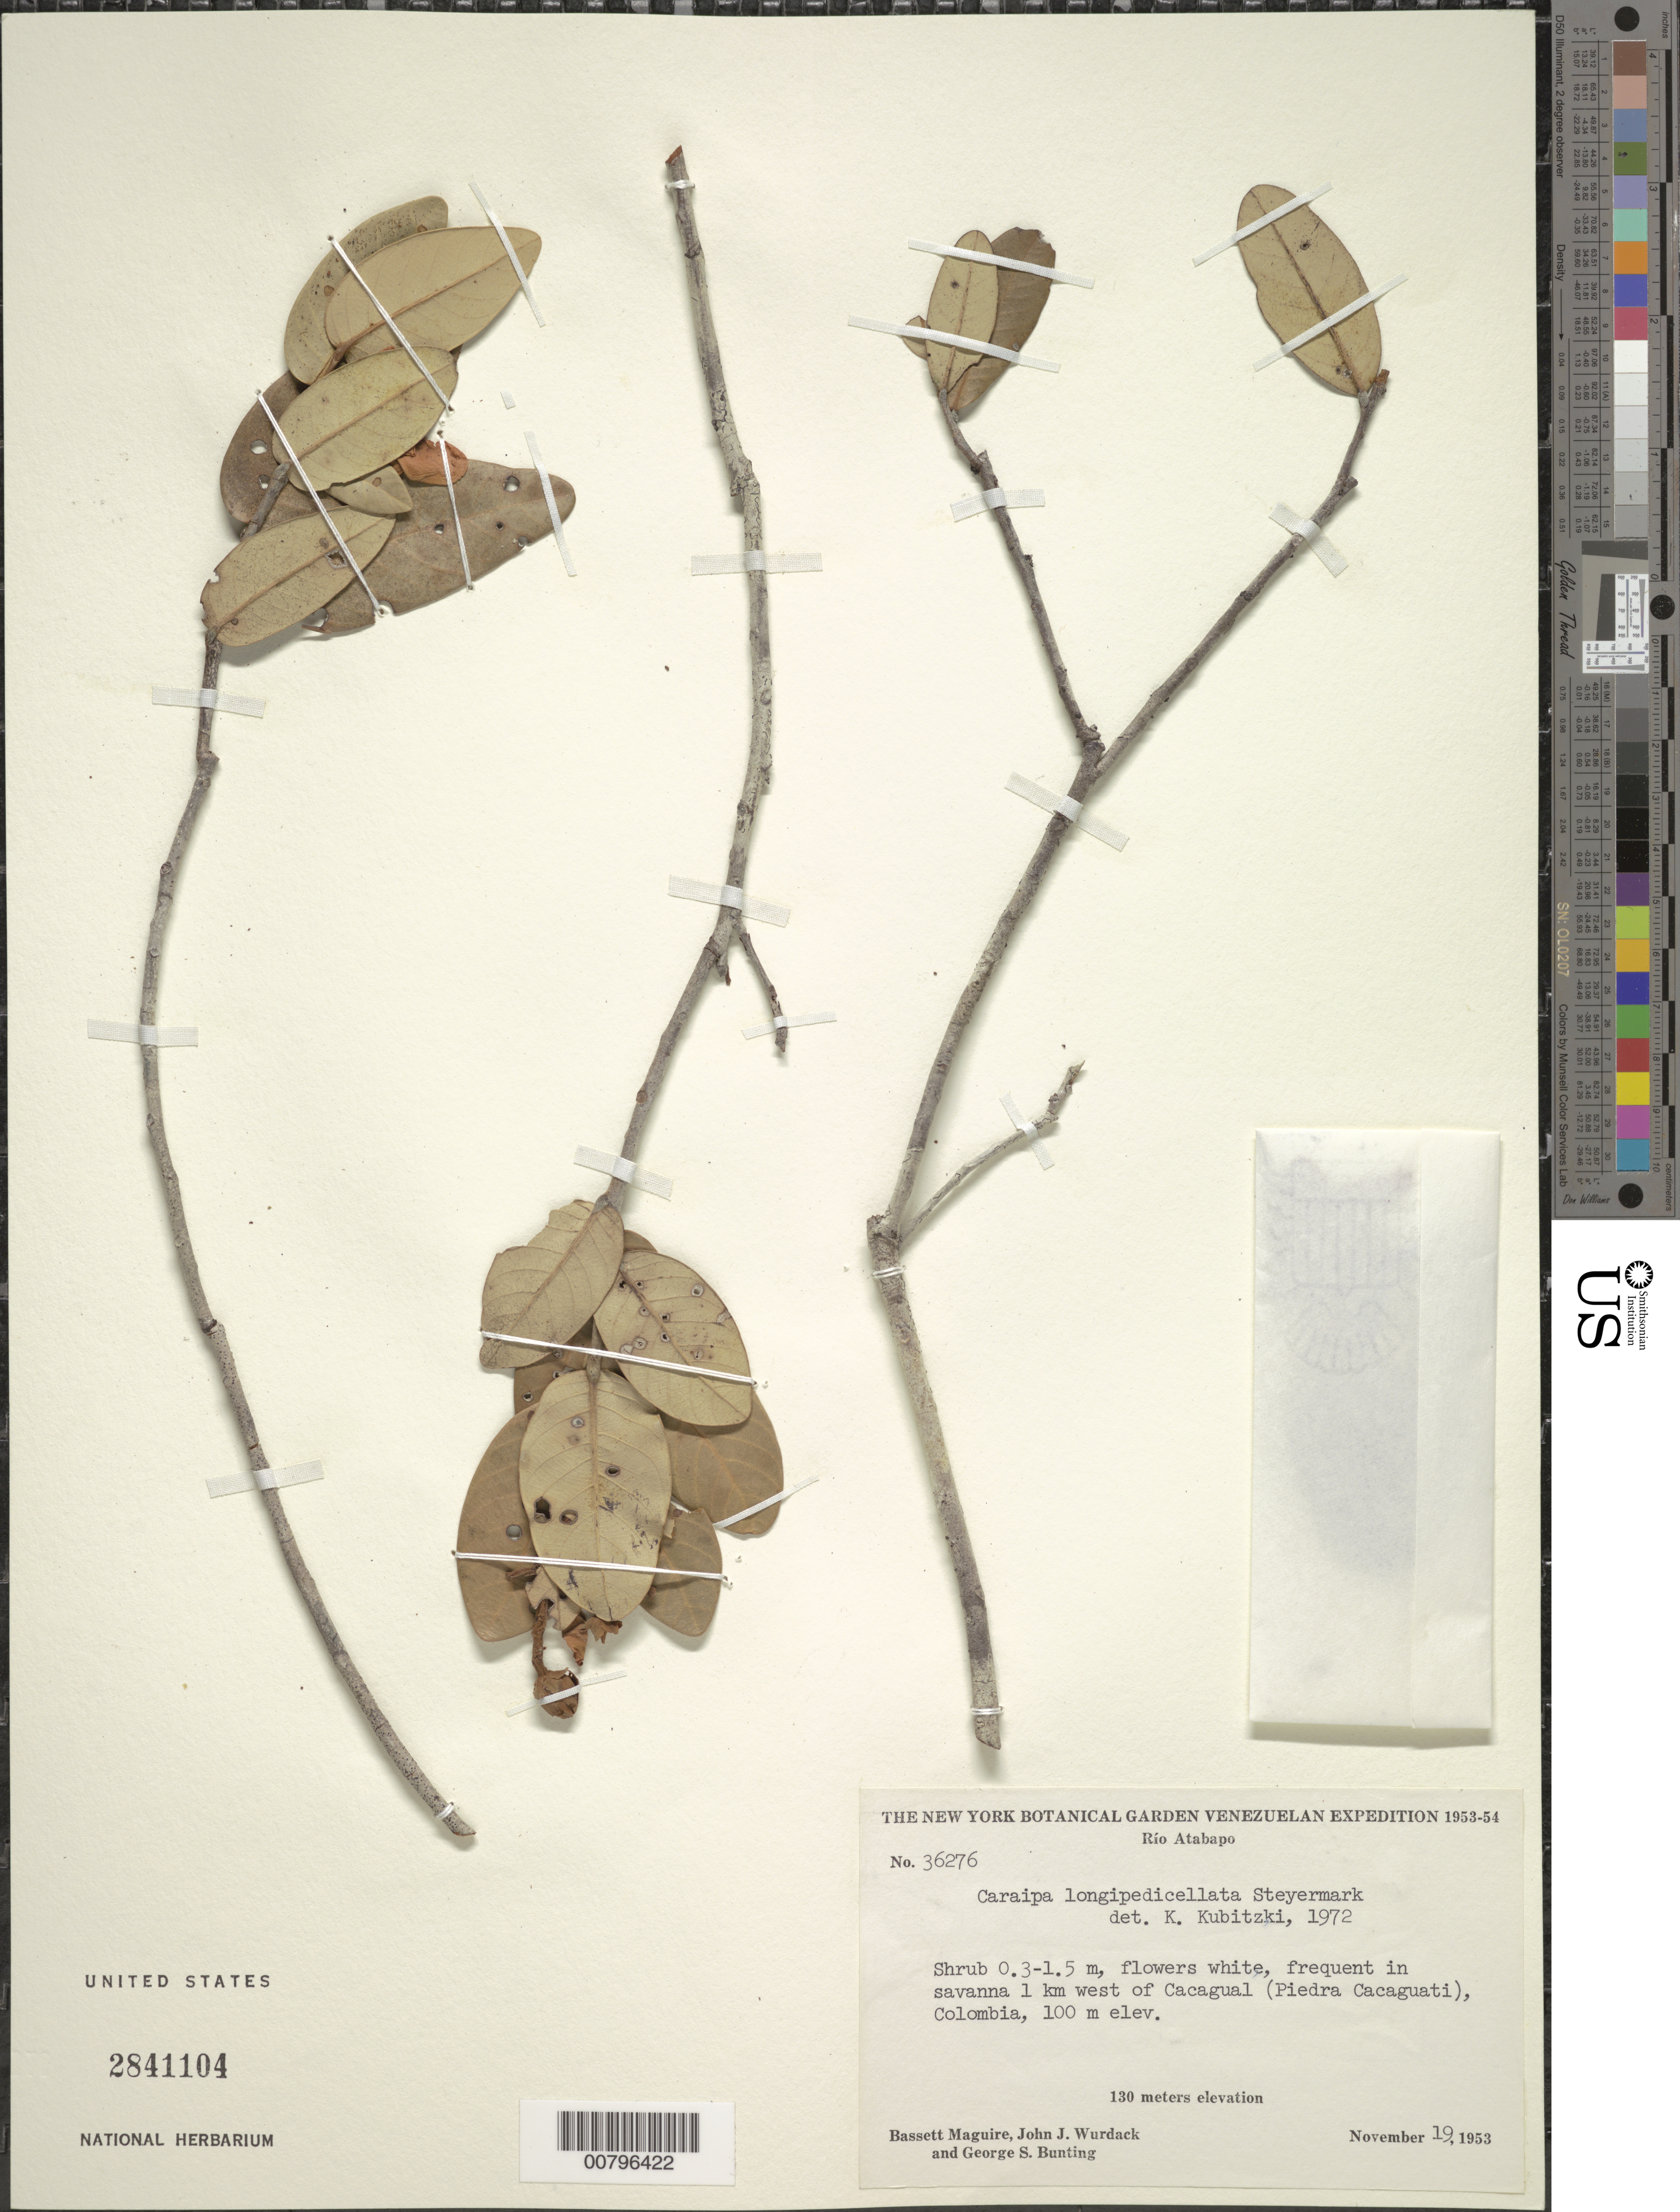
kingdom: Plantae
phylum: Tracheophyta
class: Magnoliopsida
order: Malpighiales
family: Calophyllaceae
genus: Caraipa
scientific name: Caraipa longipedicellata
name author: Steyerm.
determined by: Kubitzki, Klaus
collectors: B. Maguire, J. J. Wurdack & G. S. Bunting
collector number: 36276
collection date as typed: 19-Nov-53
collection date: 1953-11-19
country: Colombia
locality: Río Atabapo, 1 km W of Cacagual (Piedra Cacaguati), Colombia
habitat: Savanna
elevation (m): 100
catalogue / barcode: US 2841104